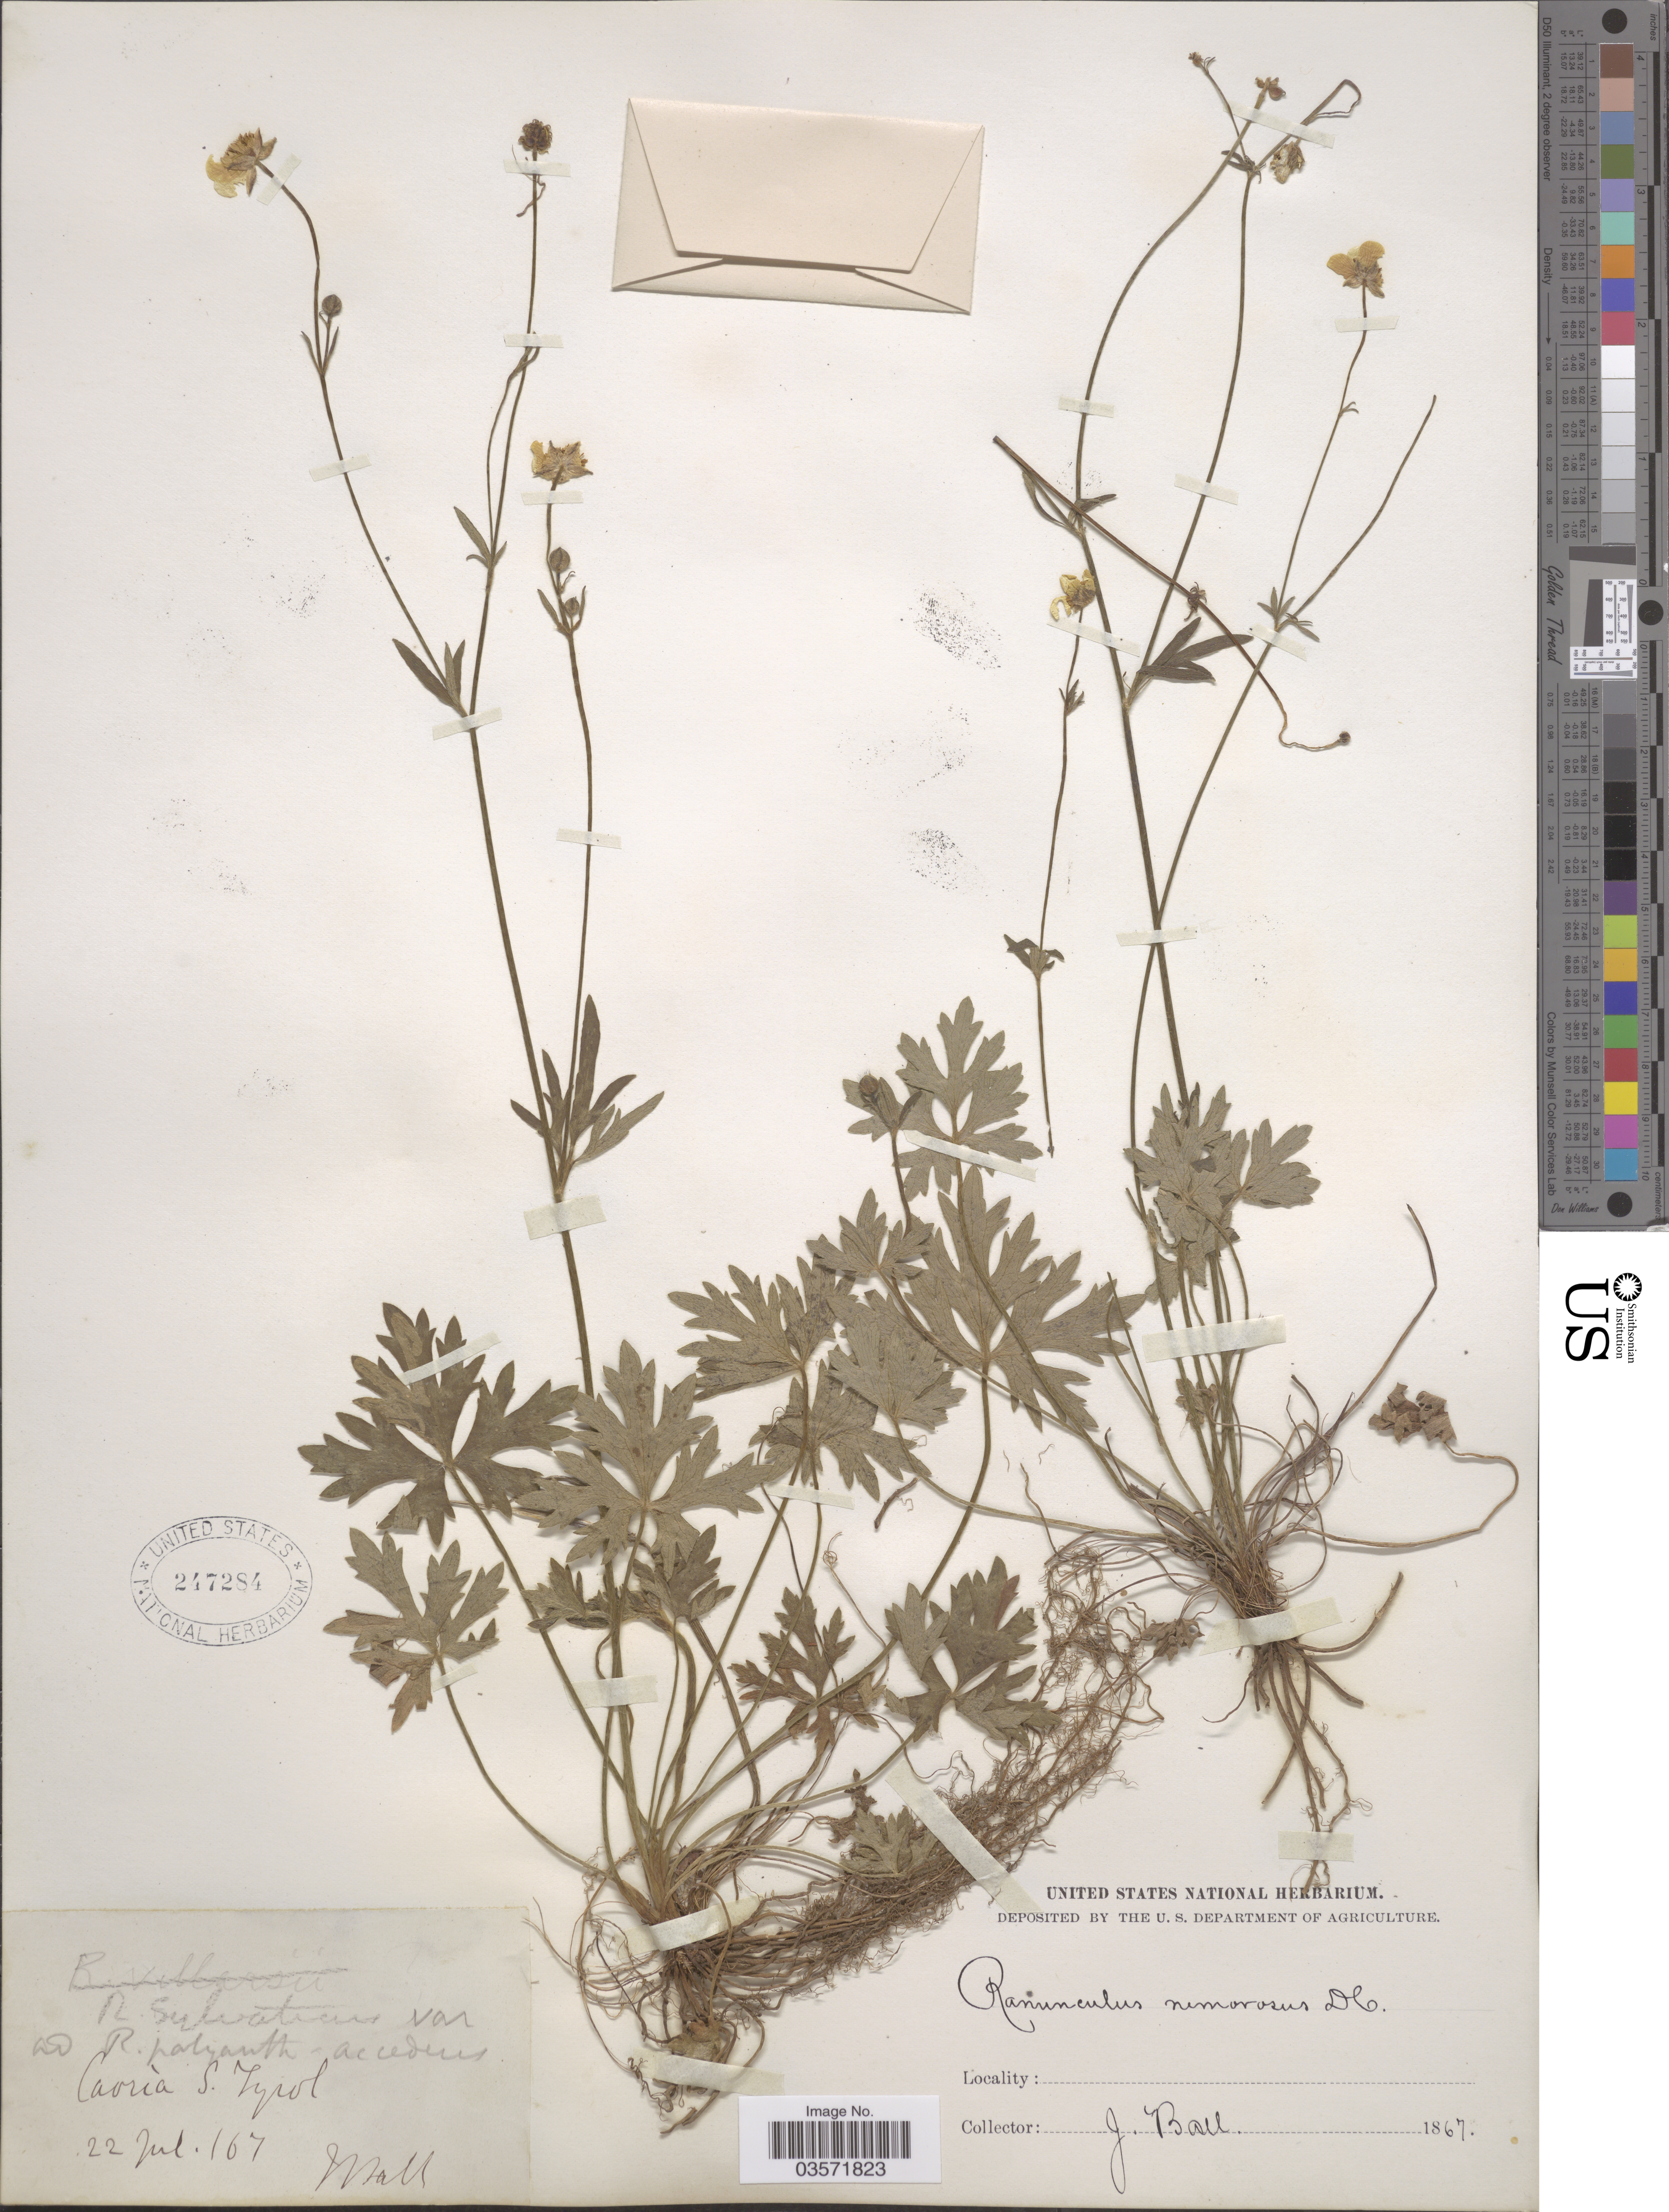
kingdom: Plantae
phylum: Tracheophyta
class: Magnoliopsida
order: Ranunculales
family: Ranunculaceae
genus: Ranunculus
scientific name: Ranunculus nemorosus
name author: DC.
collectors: J. Ball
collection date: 1867-07-22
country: Italy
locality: Cavria, S. Tyrol.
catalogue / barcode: US 247284